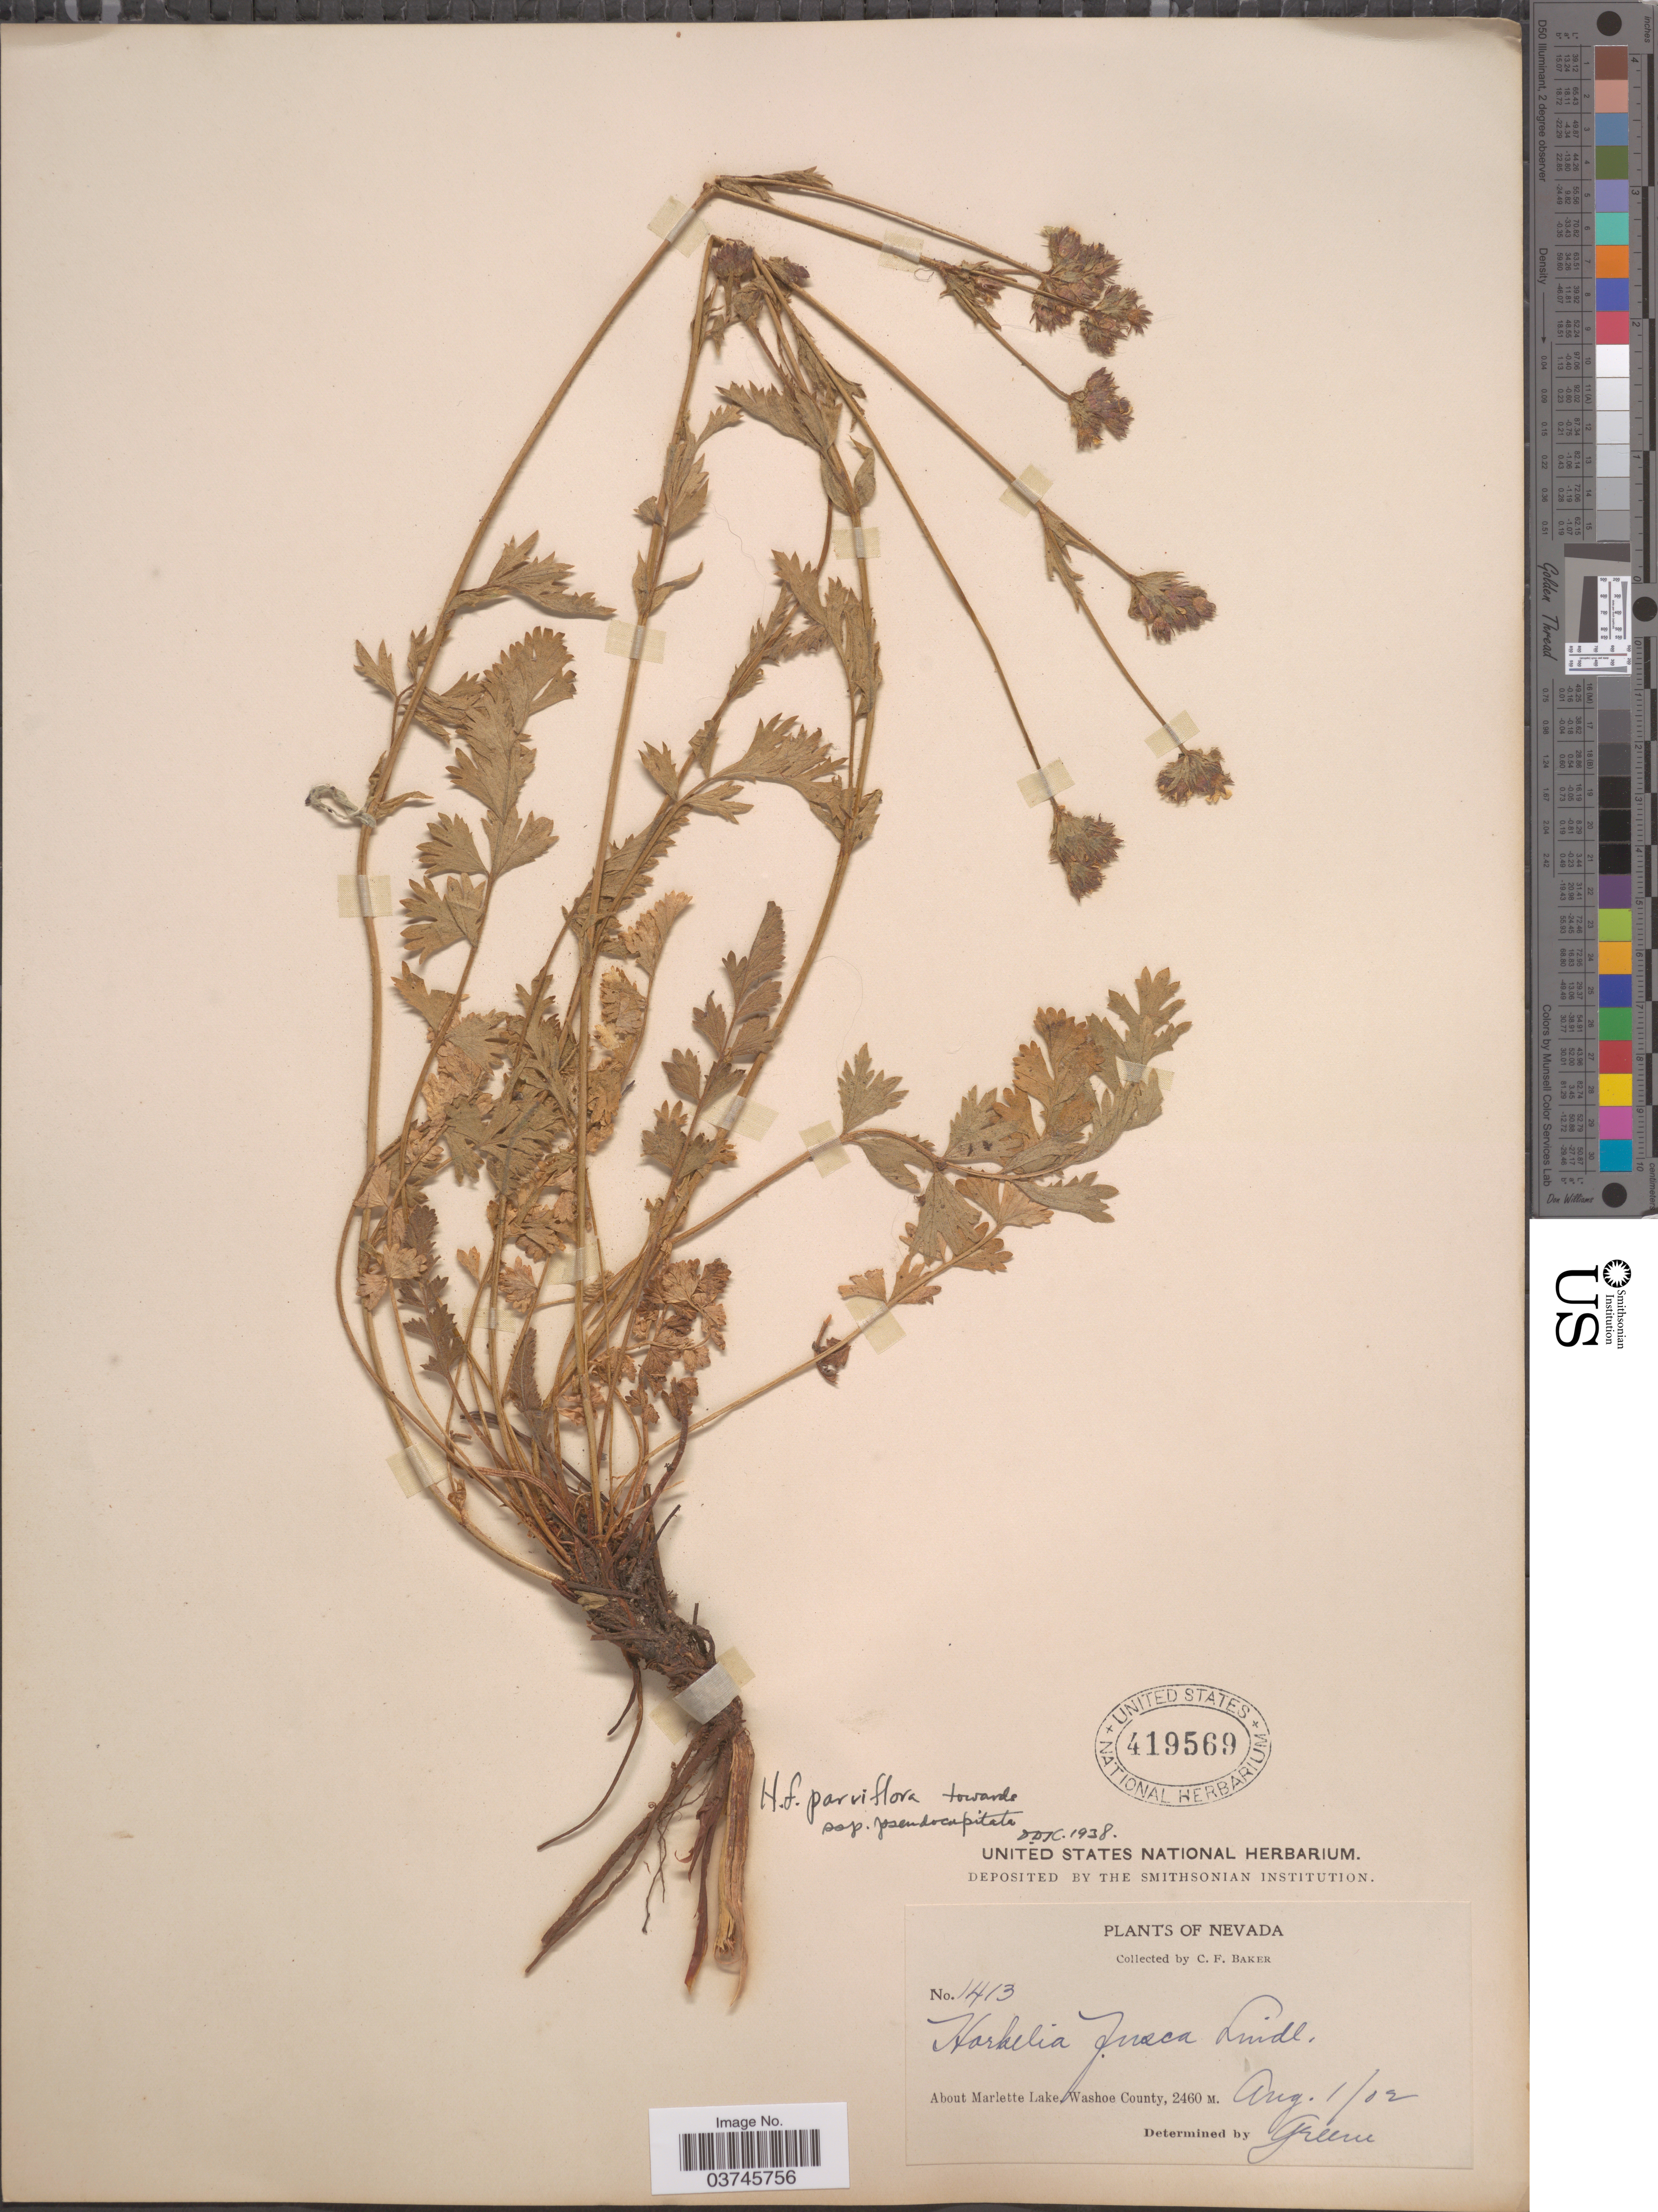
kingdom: Plantae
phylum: Tracheophyta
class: Magnoliopsida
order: Rosales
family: Rosaceae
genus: Potentilla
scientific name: Potentilla douglasii var. pseudocapitata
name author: (Rydb. ex Howell) Jeps.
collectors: C. F. Baker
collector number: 1413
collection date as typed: Transcribed d/m/y: 1/8/2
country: United States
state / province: Nevada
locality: About Marlette Lake Washoe County.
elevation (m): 2460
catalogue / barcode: US 419569